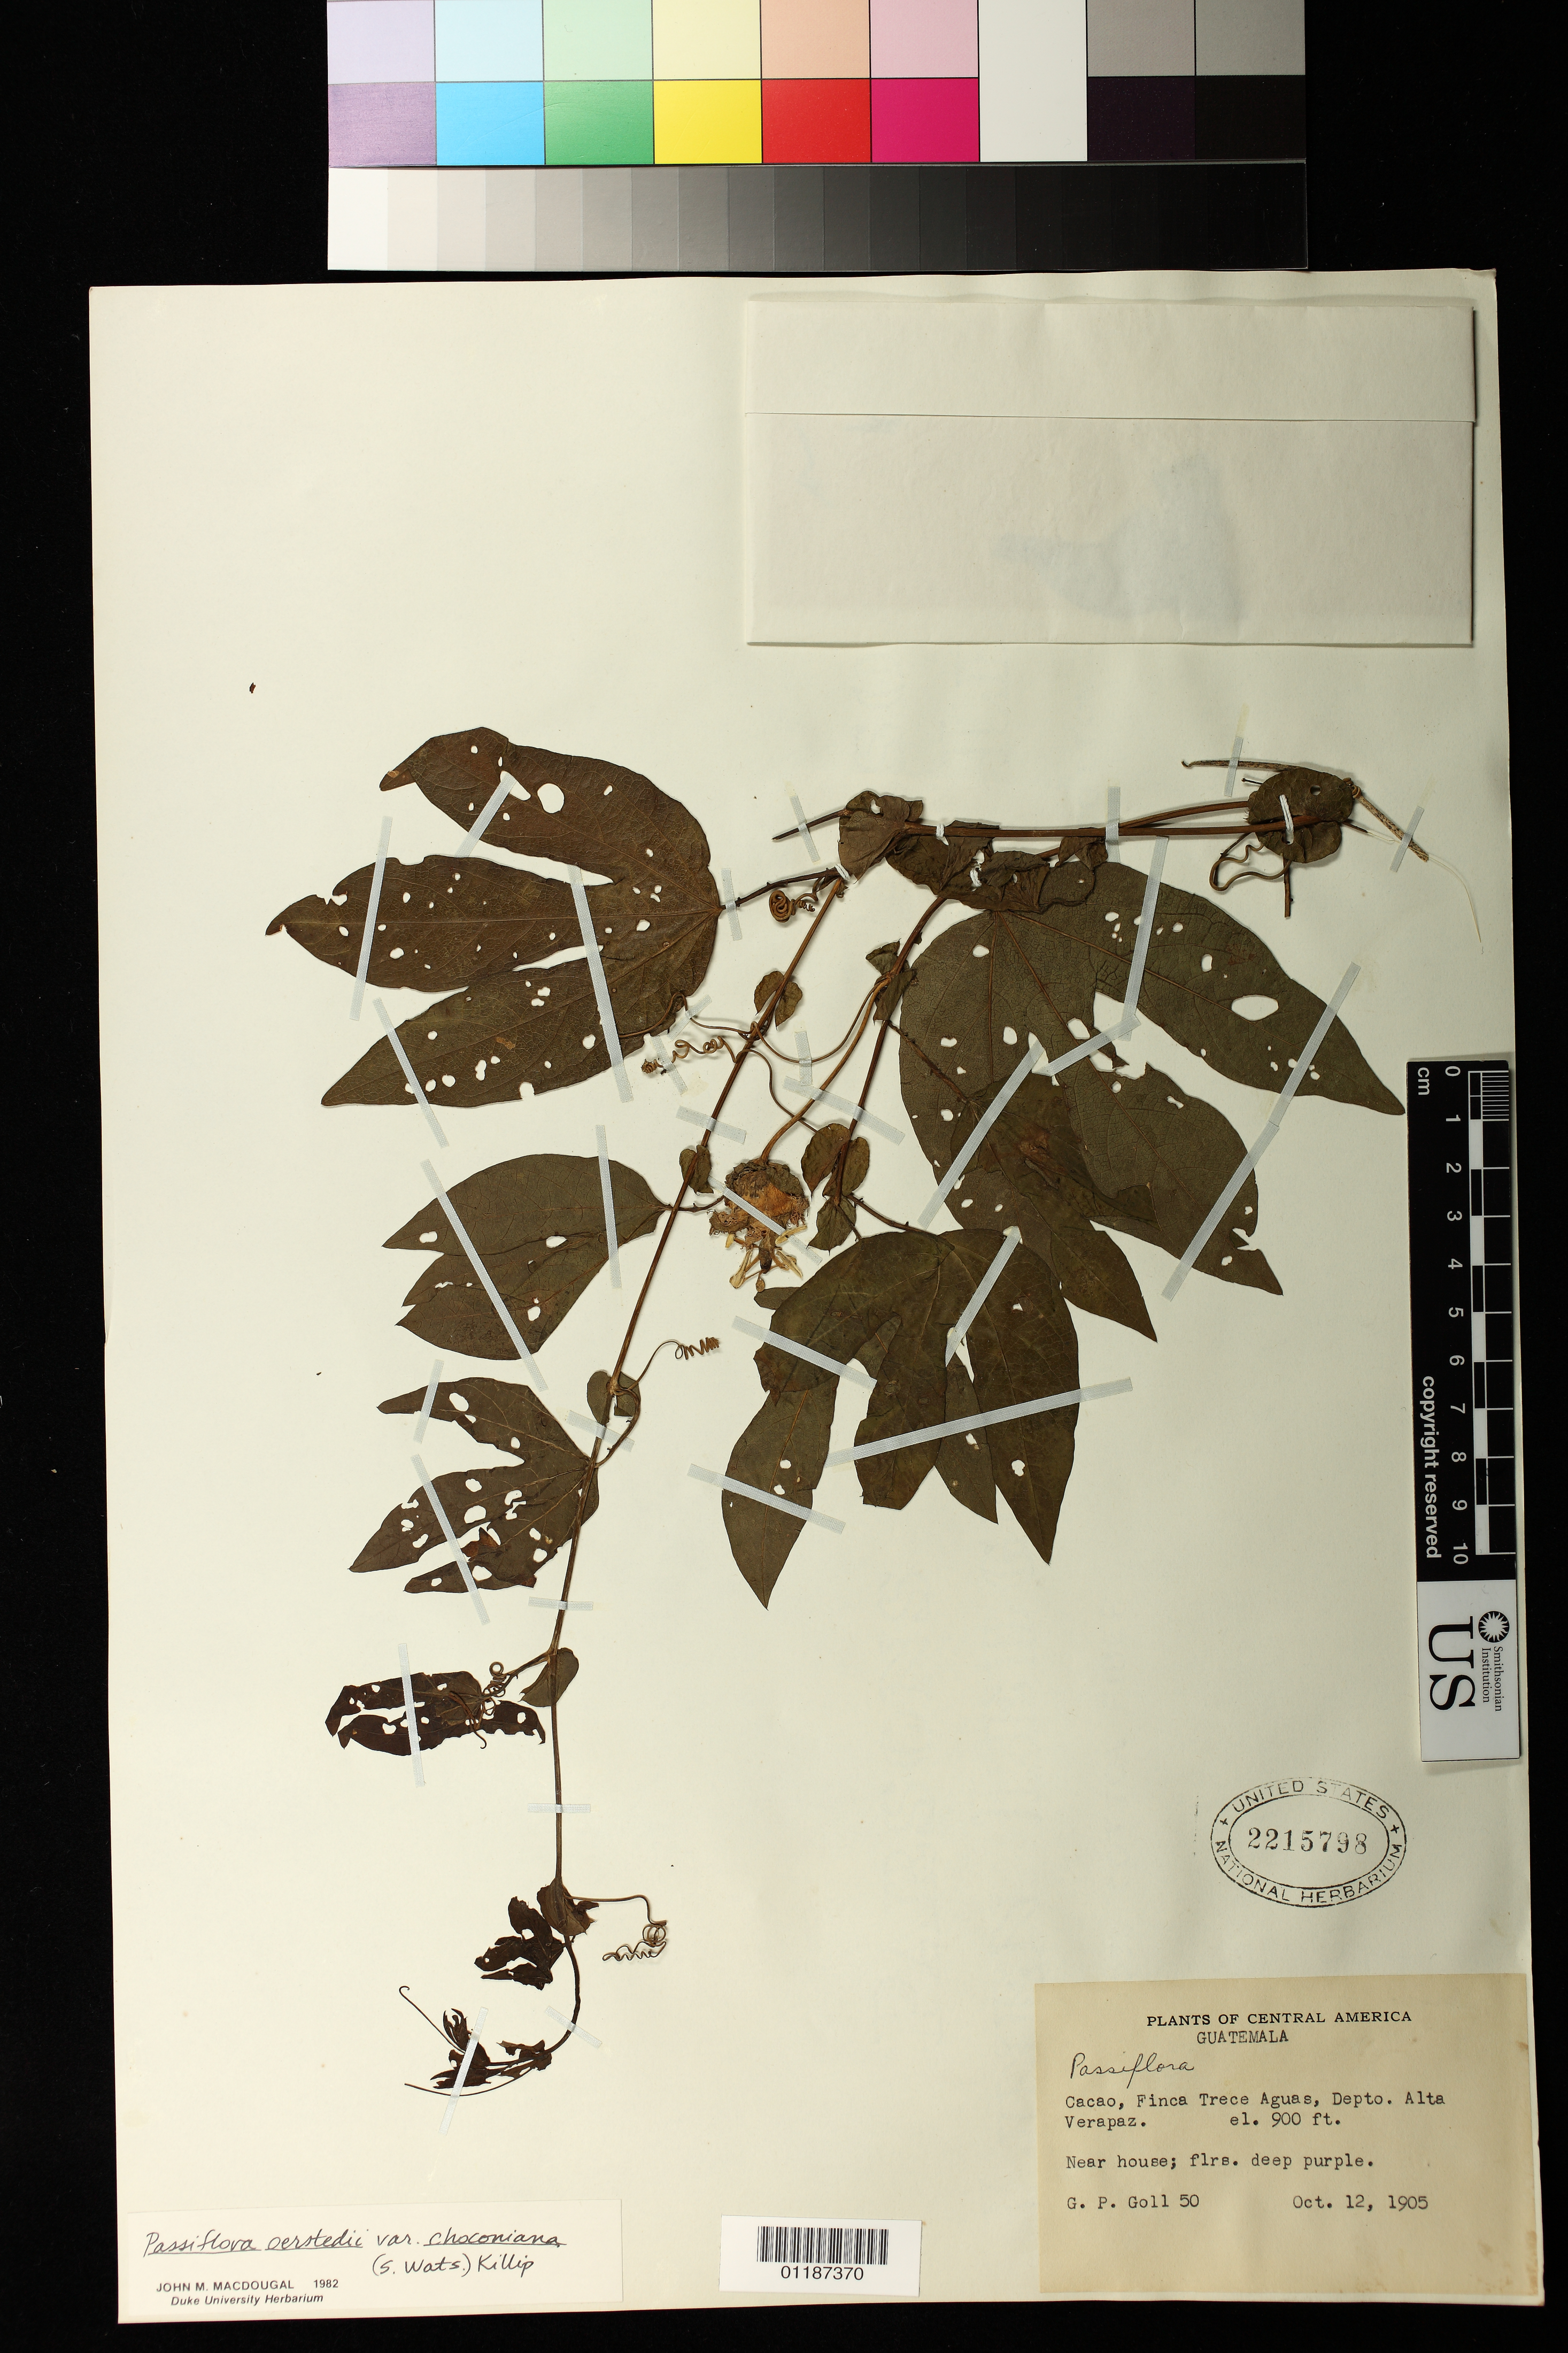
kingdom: Plantae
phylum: Tracheophyta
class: Magnoliopsida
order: Malpighiales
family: Passifloraceae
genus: Passiflora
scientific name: Passiflora oerstedii var. choconiana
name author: (S. Watson) Killip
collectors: G. Goll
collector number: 50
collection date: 1905-10-12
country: Guatemala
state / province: Alta Verapaz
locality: Cacao, Finca Trece Aguas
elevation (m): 274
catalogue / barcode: US 2215798